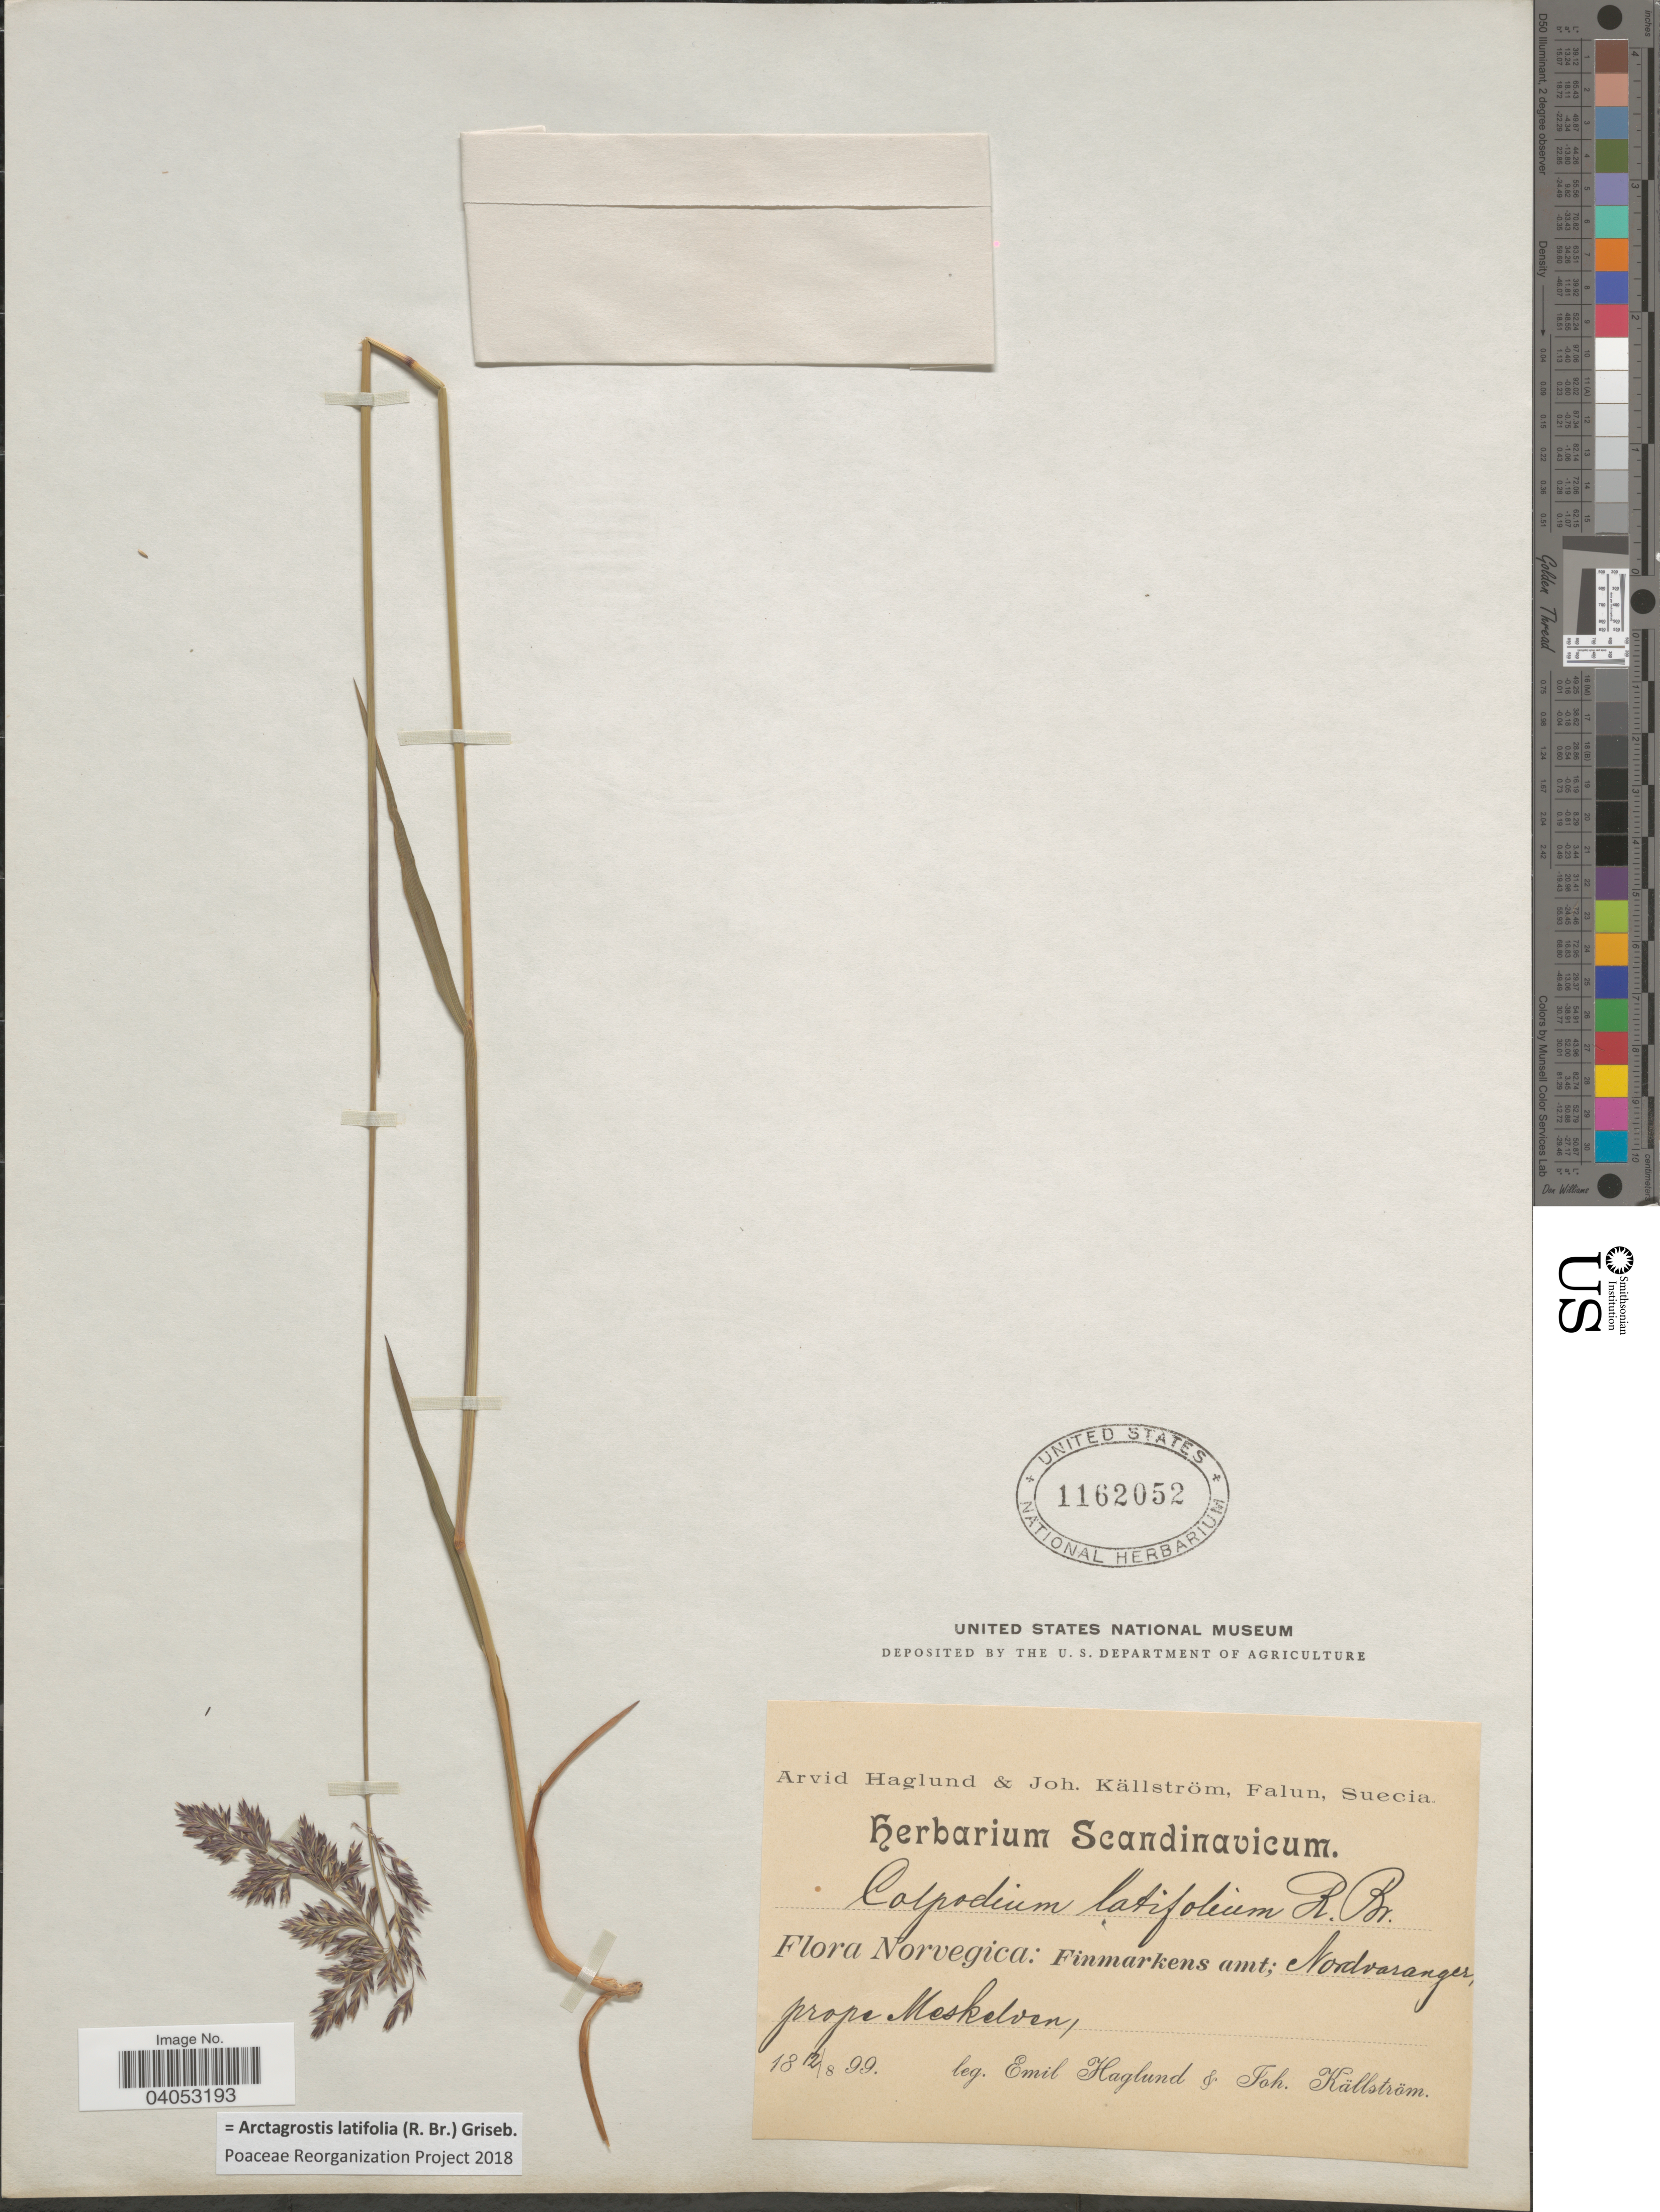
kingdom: Plantae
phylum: Tracheophyta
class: Liliopsida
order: Poales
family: Poaceae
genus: Arctagrostis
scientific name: Arctagrostis latifolia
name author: (R. Br.) Griseb.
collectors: E. Haglund & J. Källström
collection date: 1899-08-12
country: Norway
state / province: Finnmark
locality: Norvegica: Finmarkens amt; Nordvasanger prope Meskelven.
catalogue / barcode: US 1162052